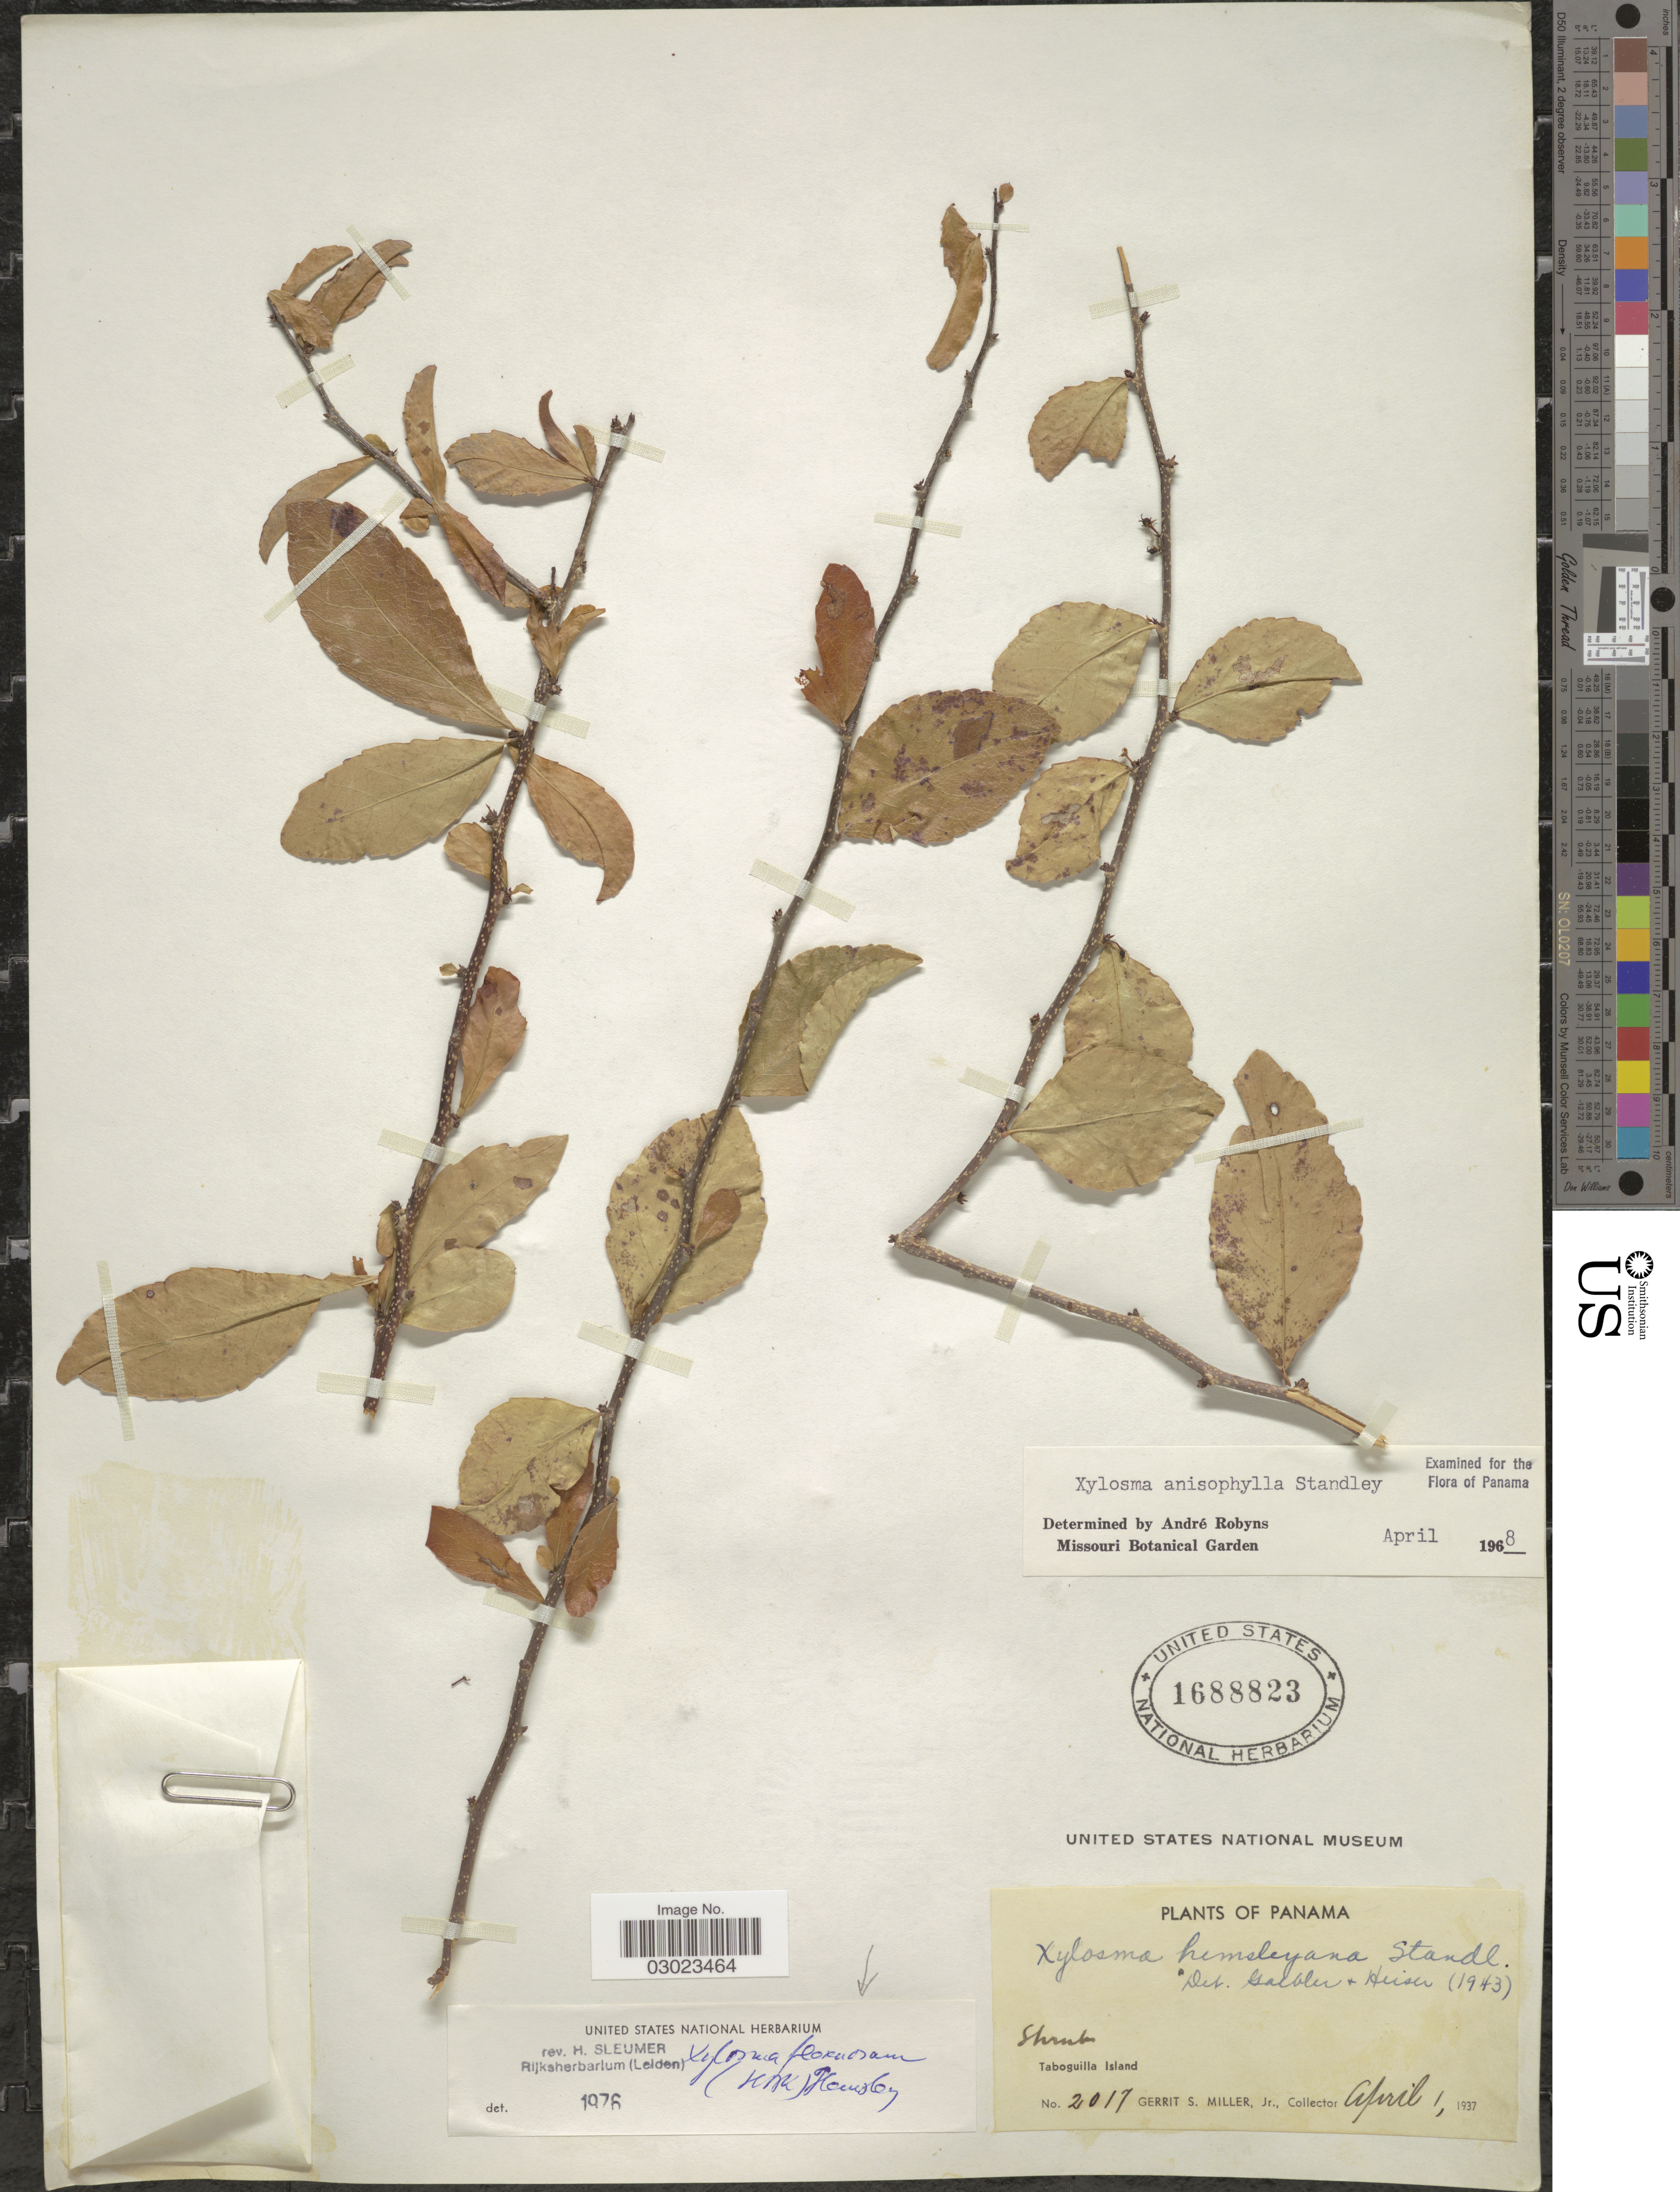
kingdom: Plantae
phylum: Tracheophyta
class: Magnoliopsida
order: Malpighiales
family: Salicaceae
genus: Xylosma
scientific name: Xylosma flexuosa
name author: (Kunth) Hemsl.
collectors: G. S. Miller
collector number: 2017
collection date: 1937-04-01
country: Panama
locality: Taboguilla Island.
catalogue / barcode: US 1688823